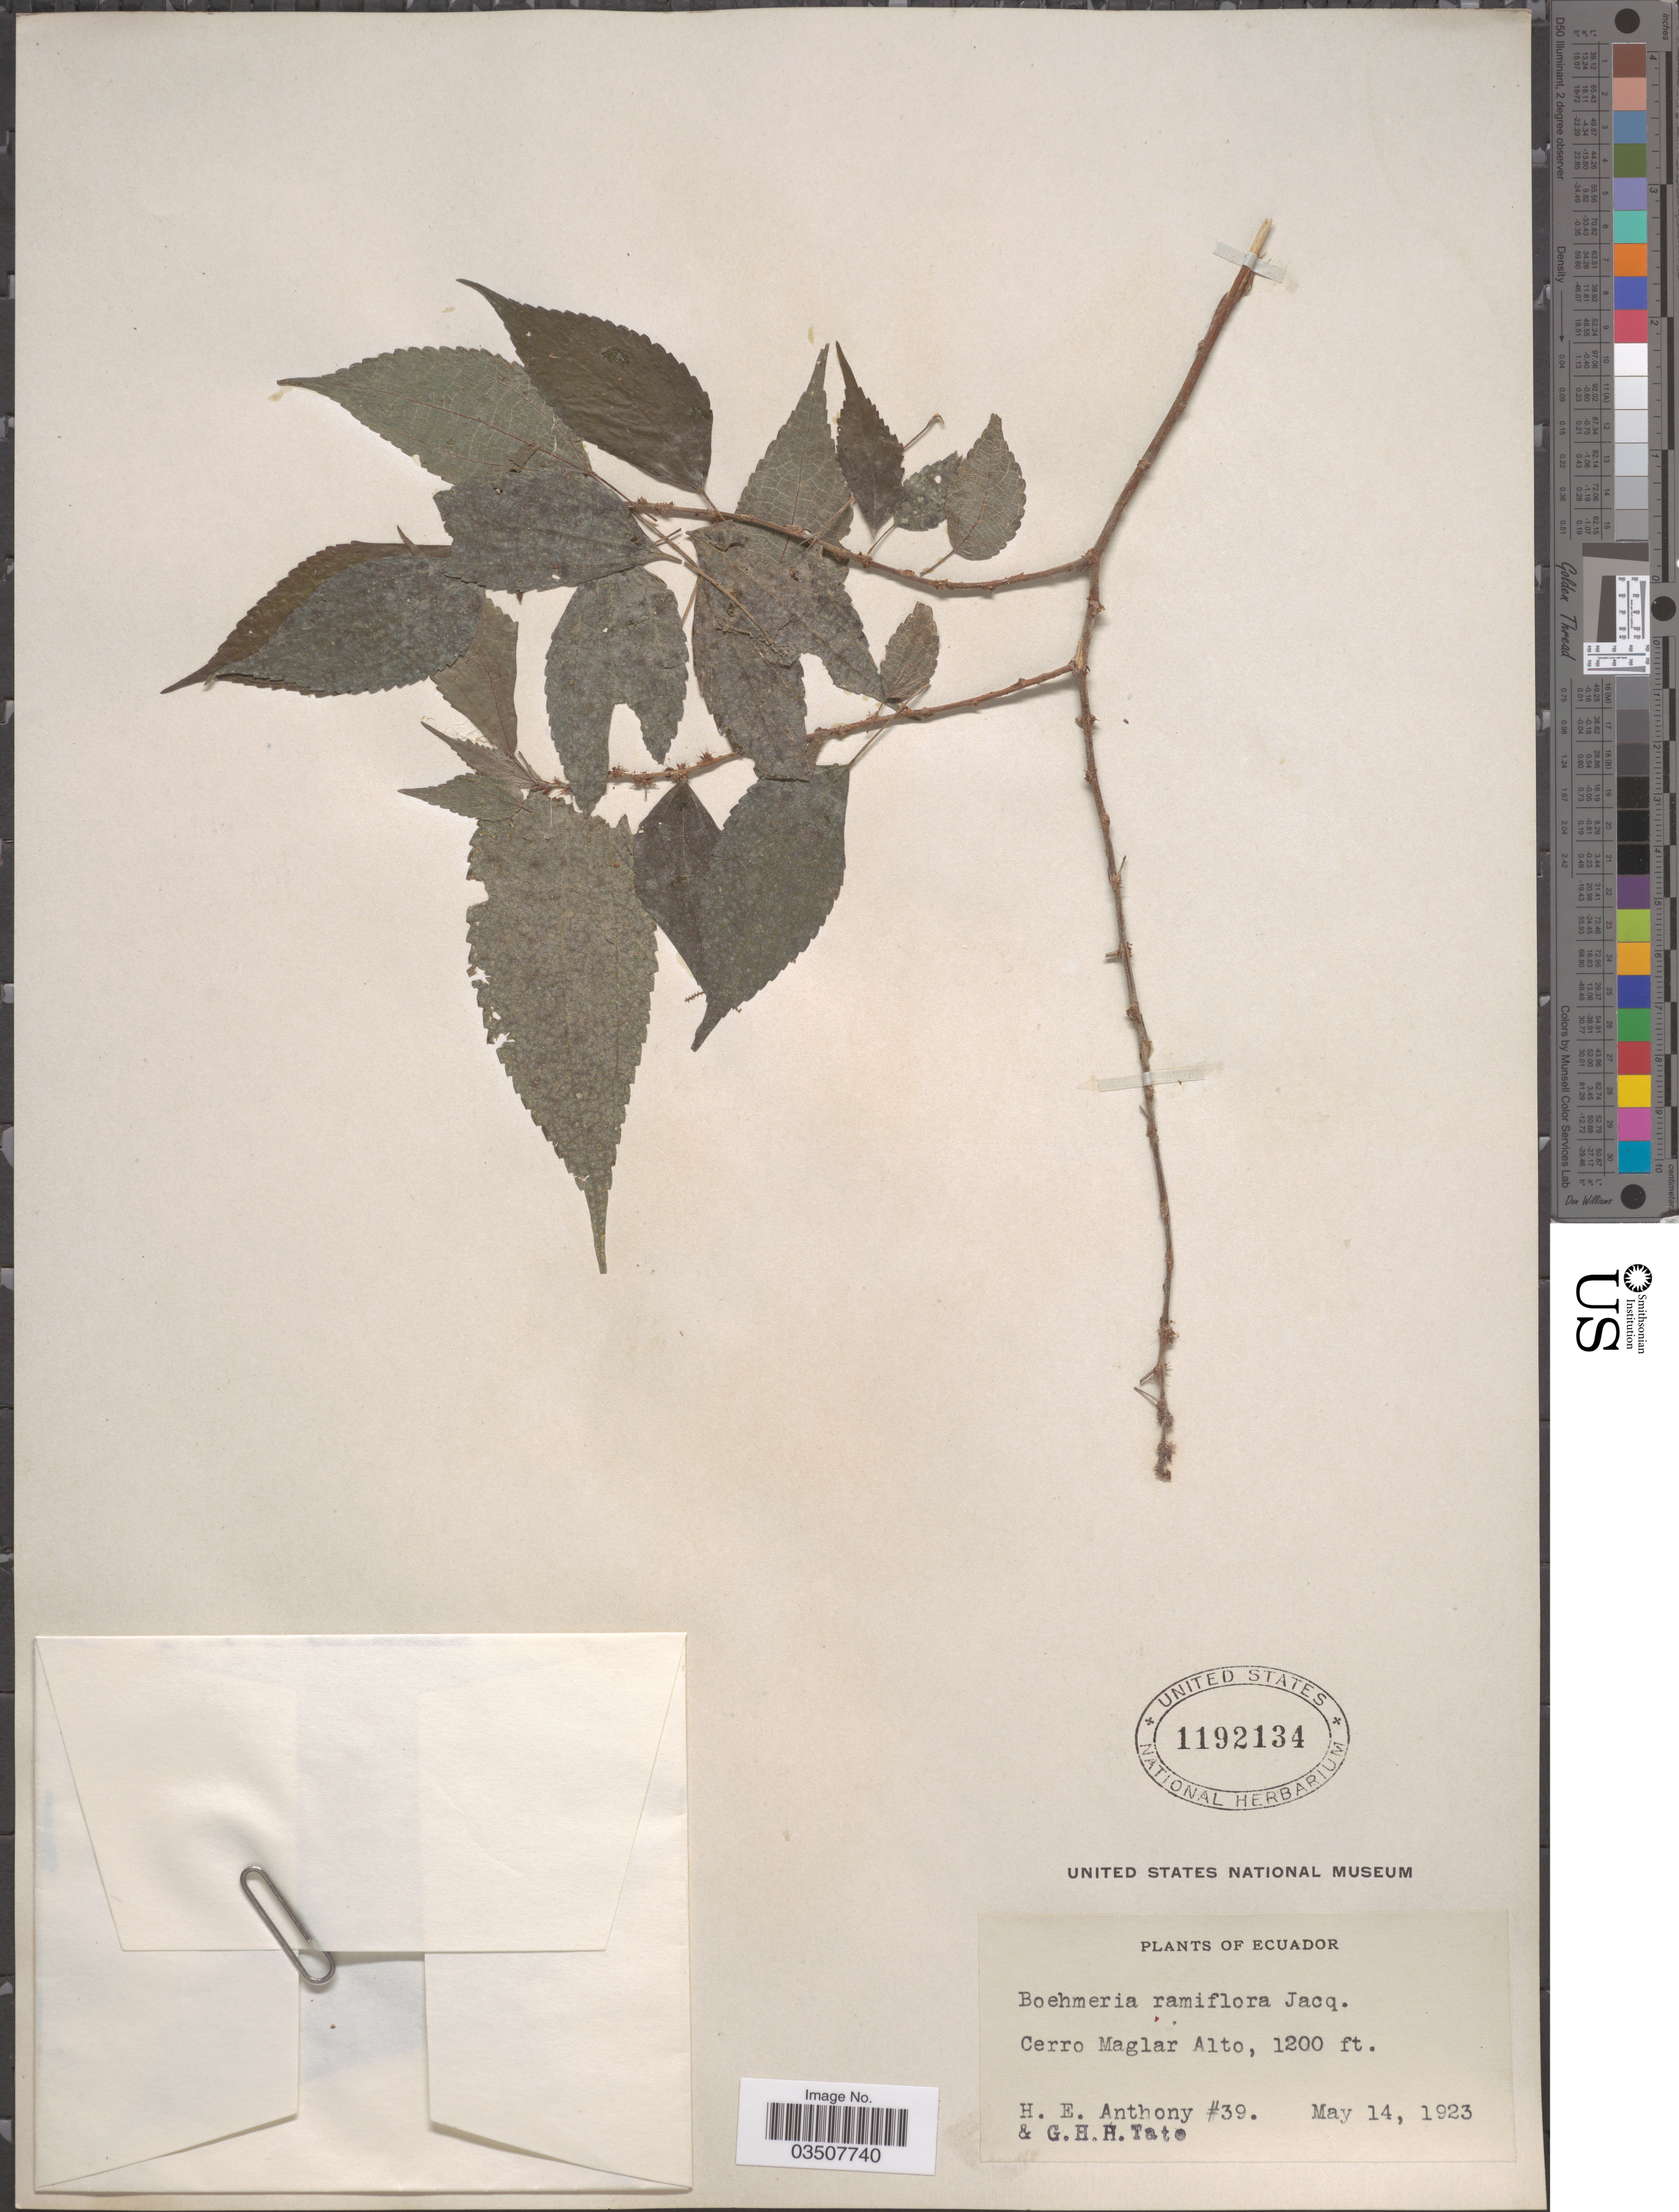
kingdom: Plantae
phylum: Tracheophyta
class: Magnoliopsida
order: Rosales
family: Urticaceae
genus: Boehmeria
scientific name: Boehmeria ulmifolia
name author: Wedd.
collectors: H. E. Anthony & G. H. H.Tate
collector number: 39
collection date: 1923-05-14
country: Ecuador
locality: Cerro Maglar Alto.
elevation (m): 366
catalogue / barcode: US 1192134